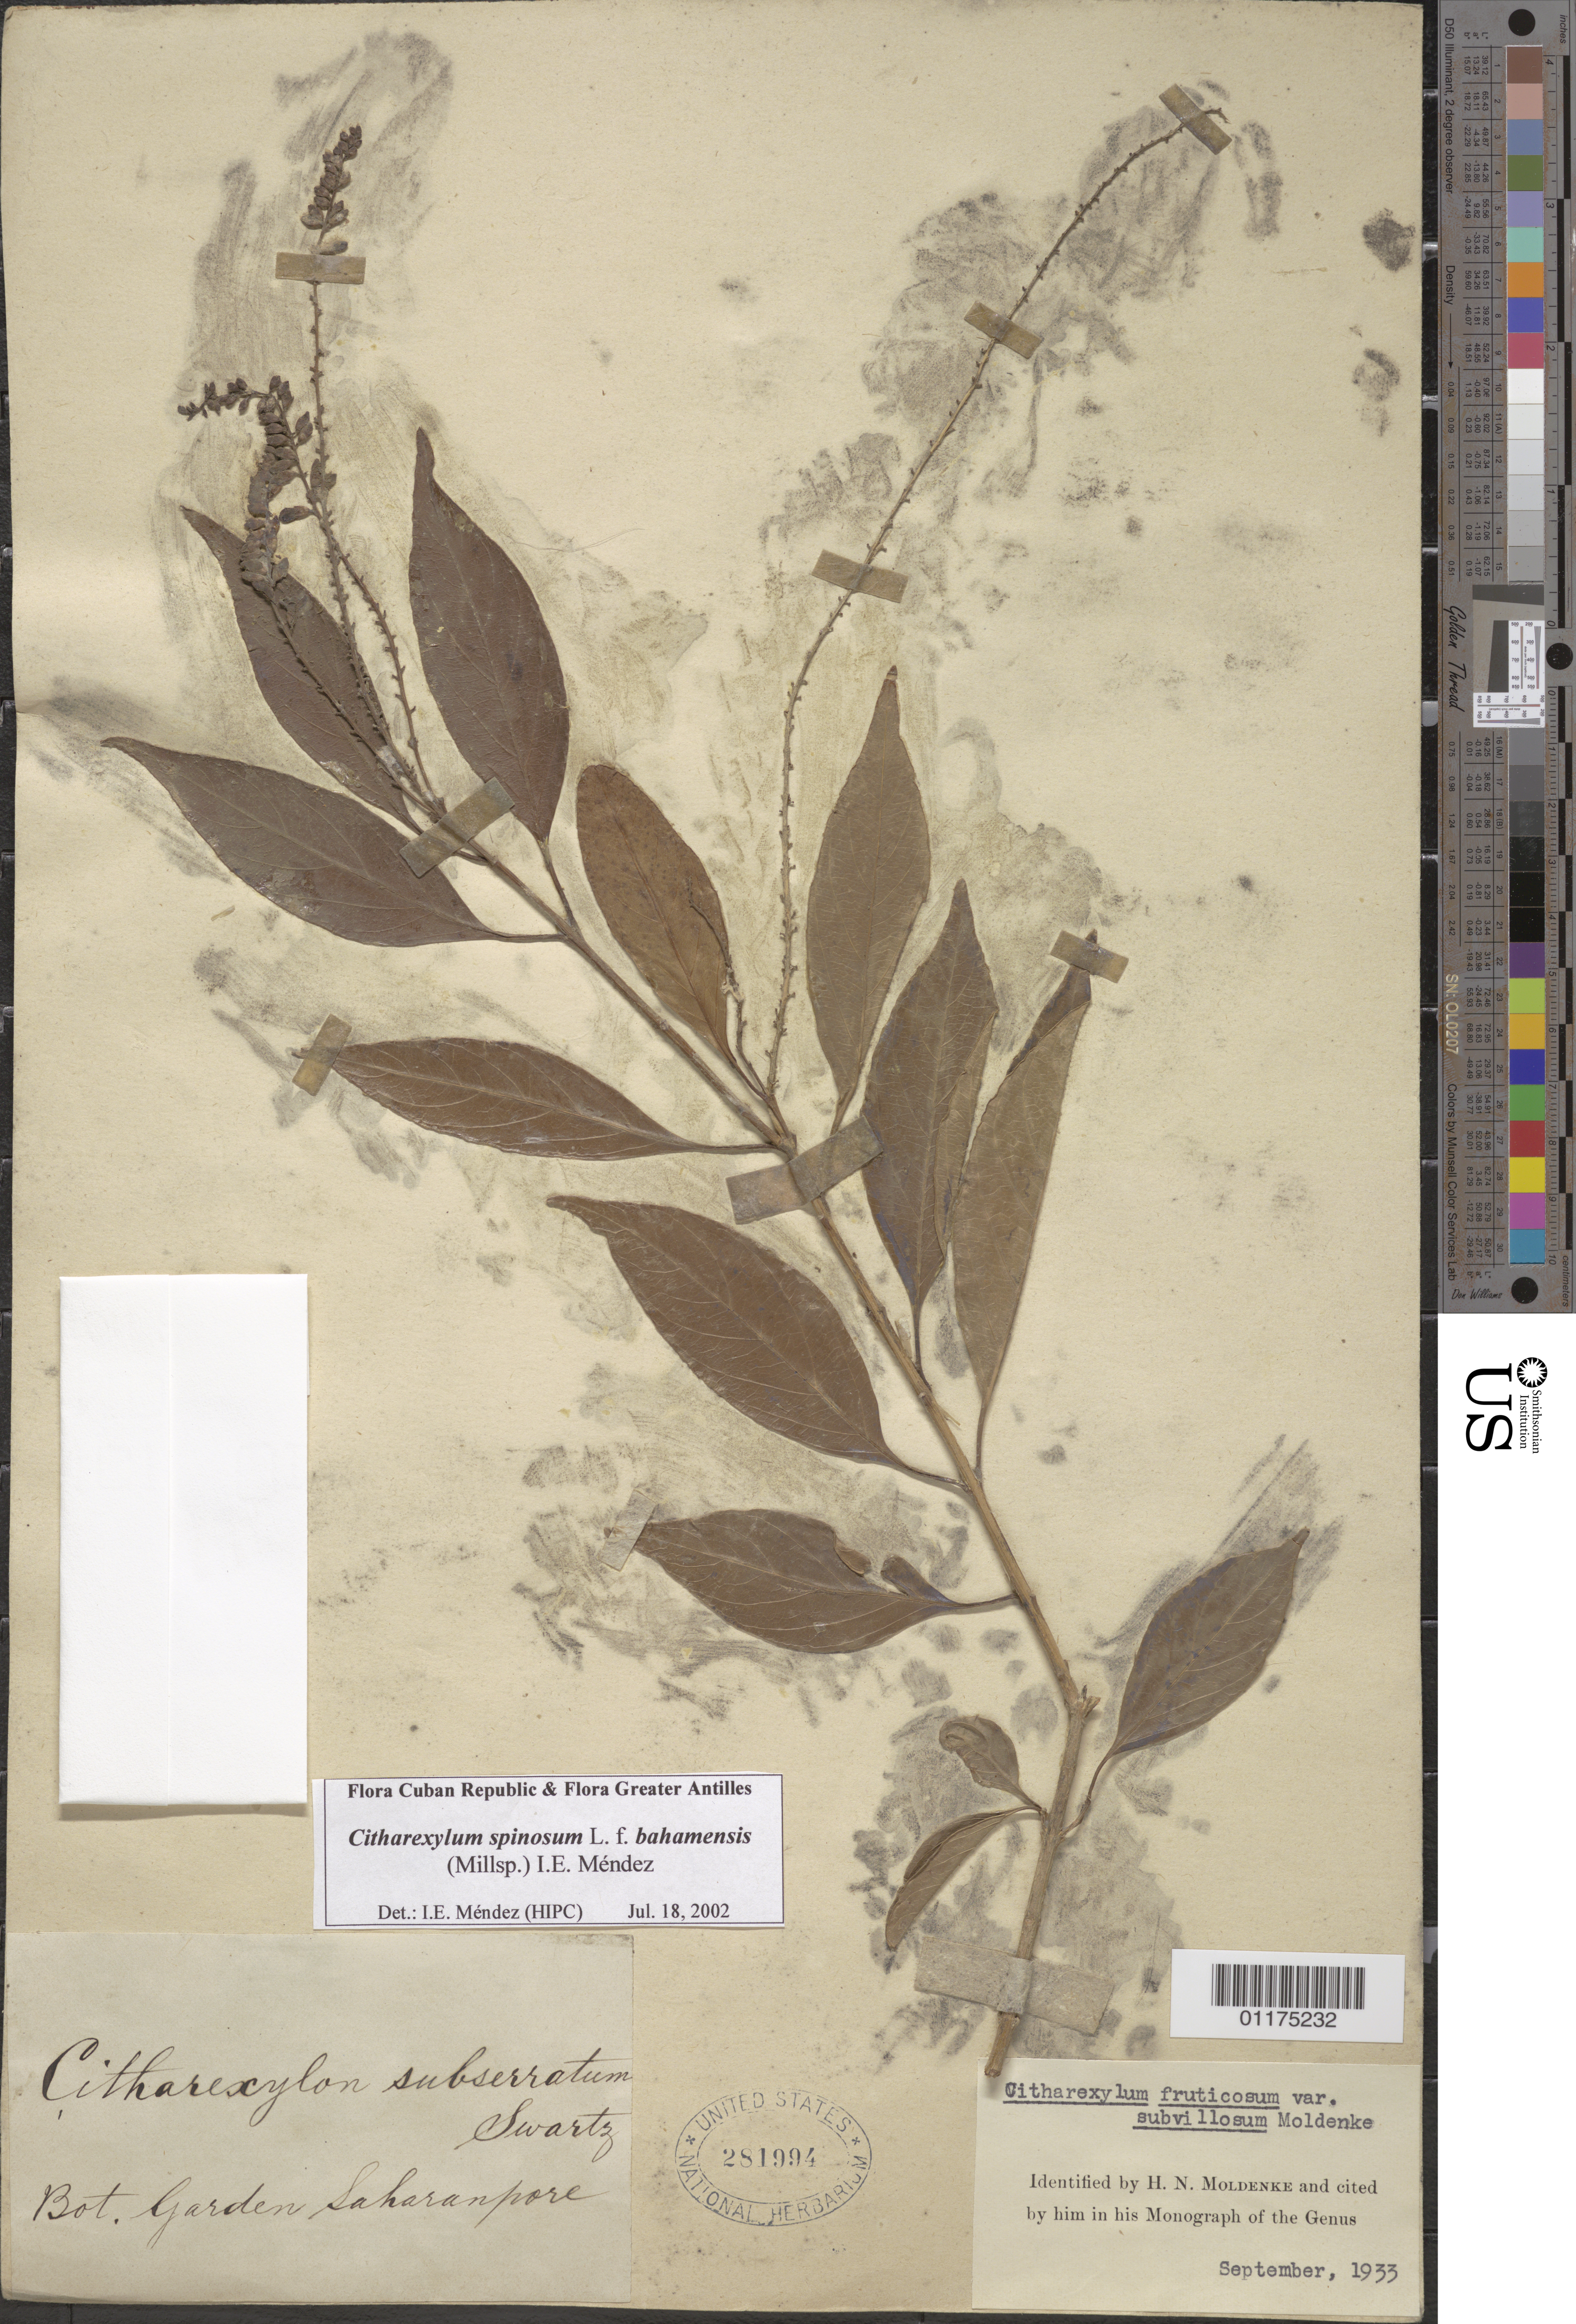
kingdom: Plantae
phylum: Tracheophyta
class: Magnoliopsida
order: Lamiales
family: Verbenaceae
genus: Citharexylum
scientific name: Citharexylum spinosum f. bahamensis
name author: (Millsp.) I.E. Méndez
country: India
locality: Bot. Garden Saharanpore.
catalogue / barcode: US 281994